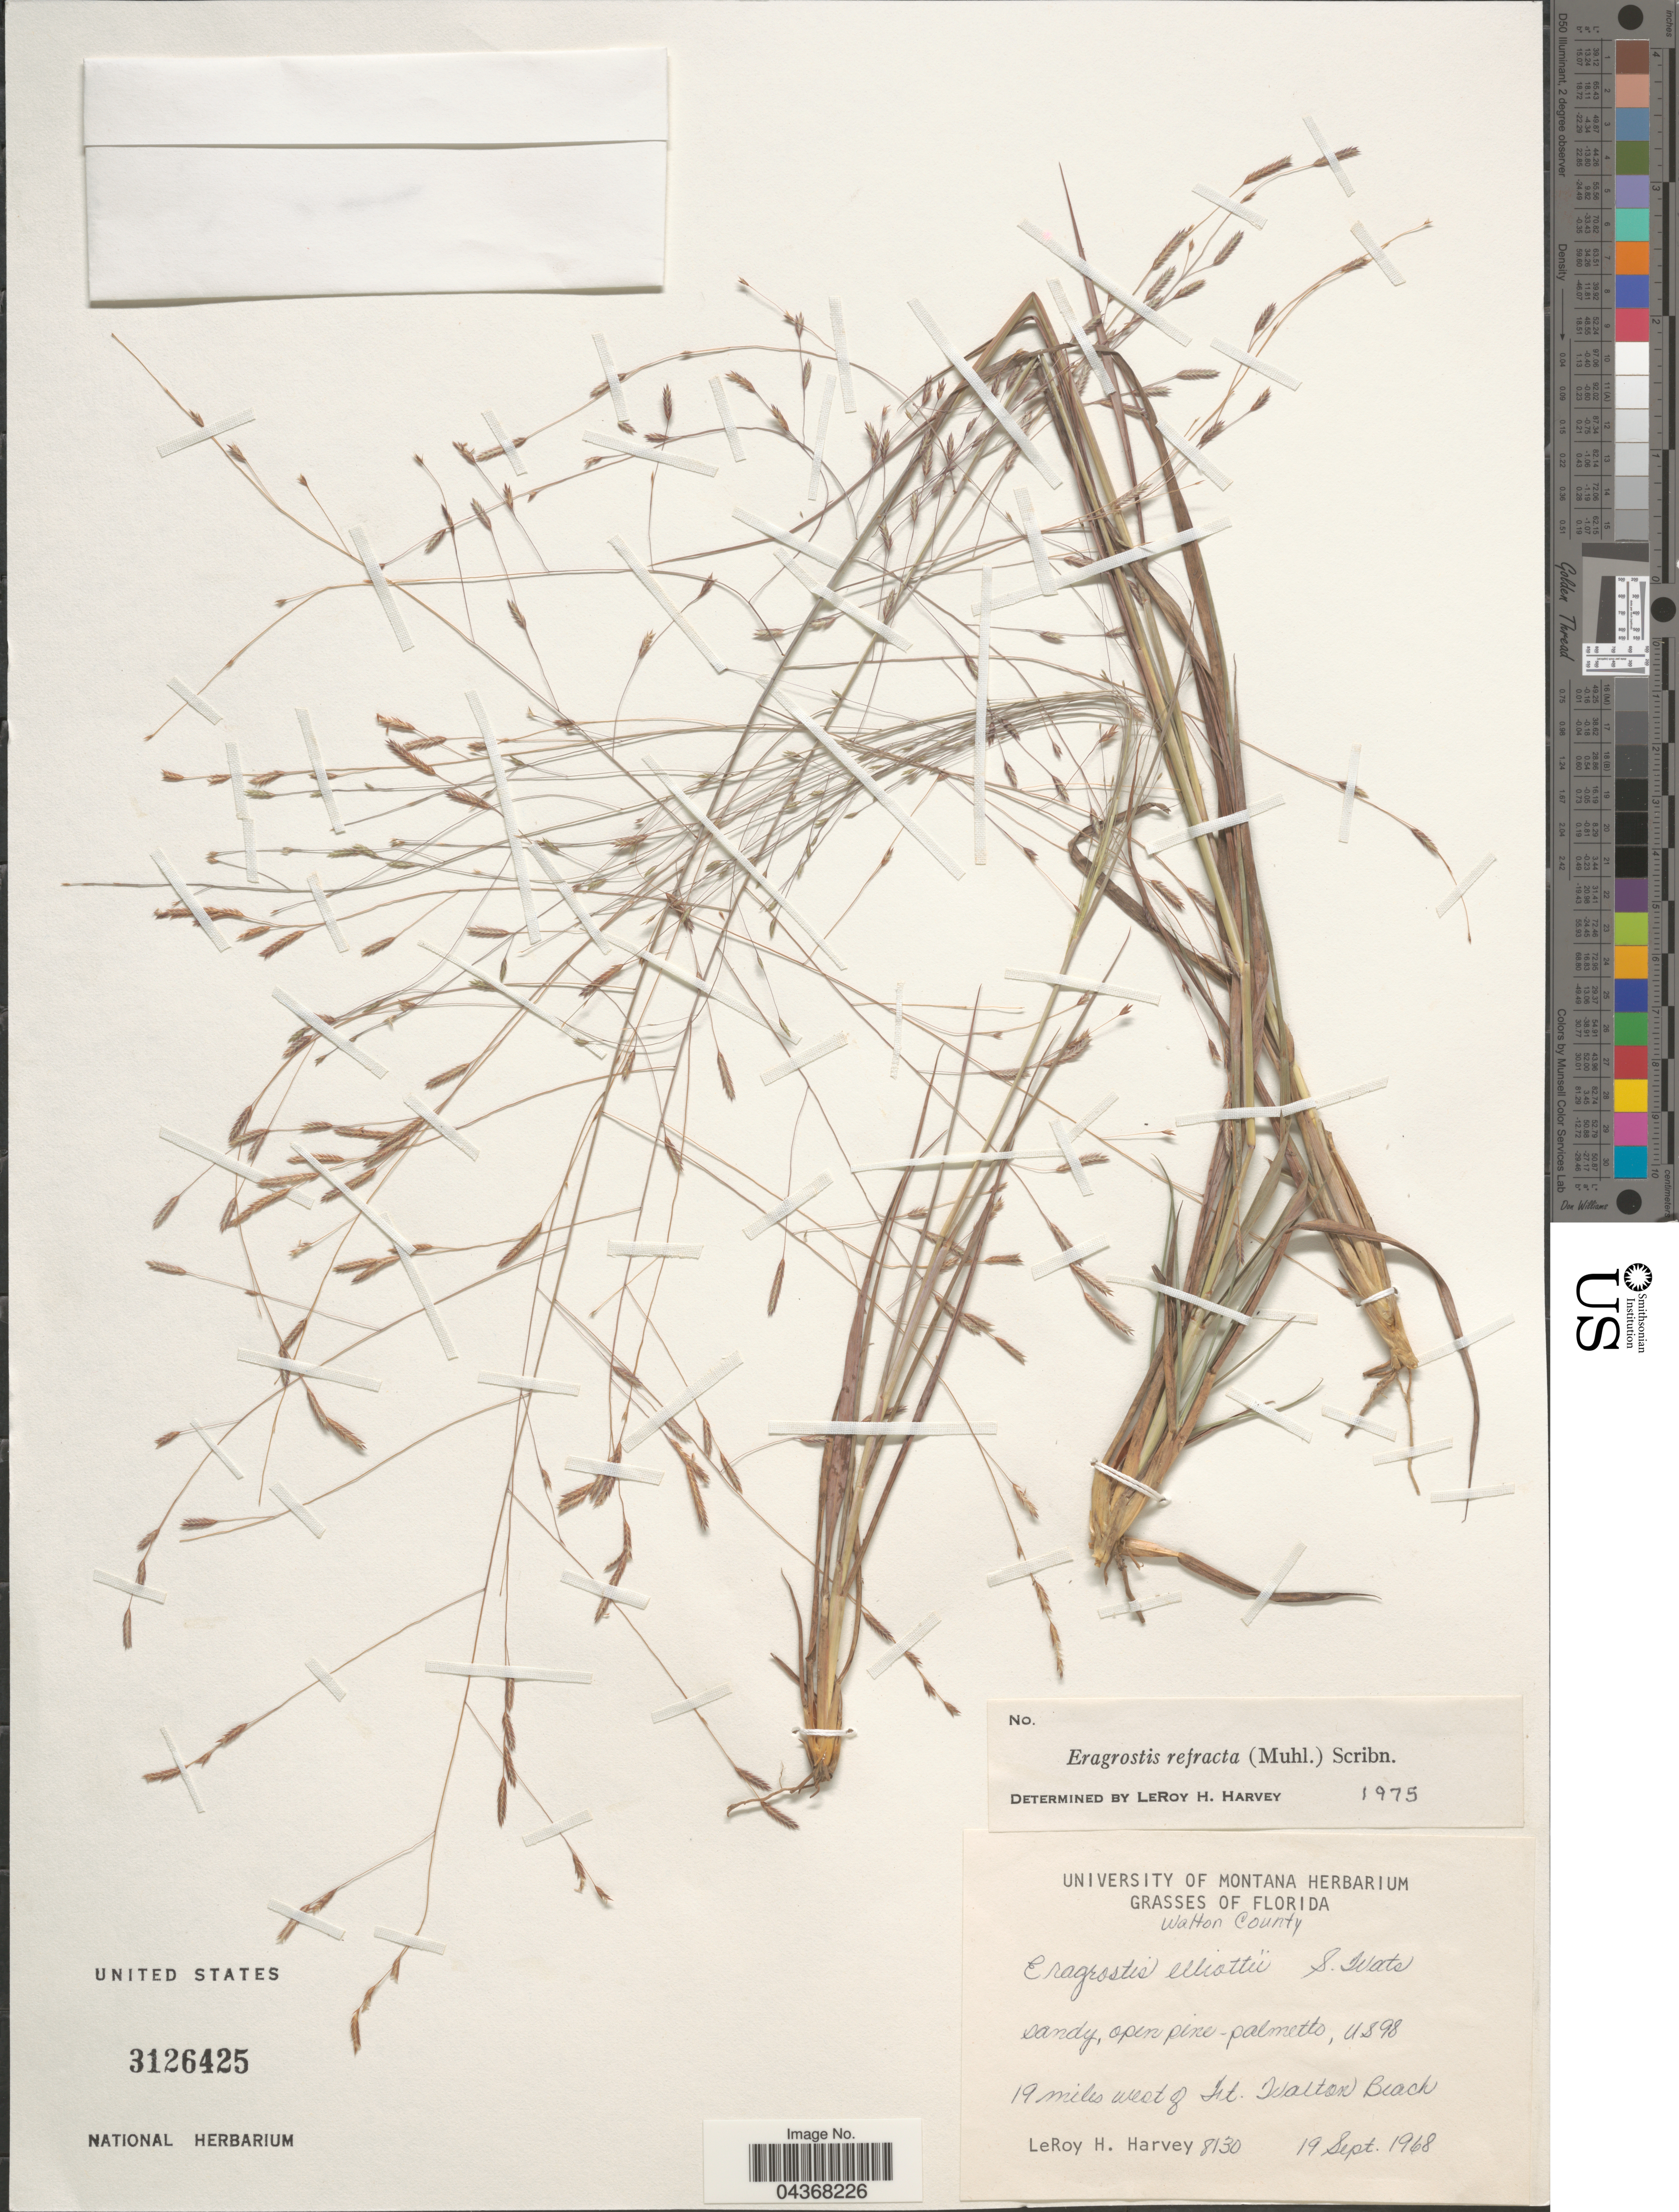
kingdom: Plantae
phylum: Tracheophyta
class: Liliopsida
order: Poales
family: Poaceae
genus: Eragrostis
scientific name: Eragrostis elliottii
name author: S. Watson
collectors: L. H. Harvey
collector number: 8130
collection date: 1968-09-19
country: United States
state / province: Florida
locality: Watton County. 19 miles west of Mt. Walton Beach.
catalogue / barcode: US 3126425